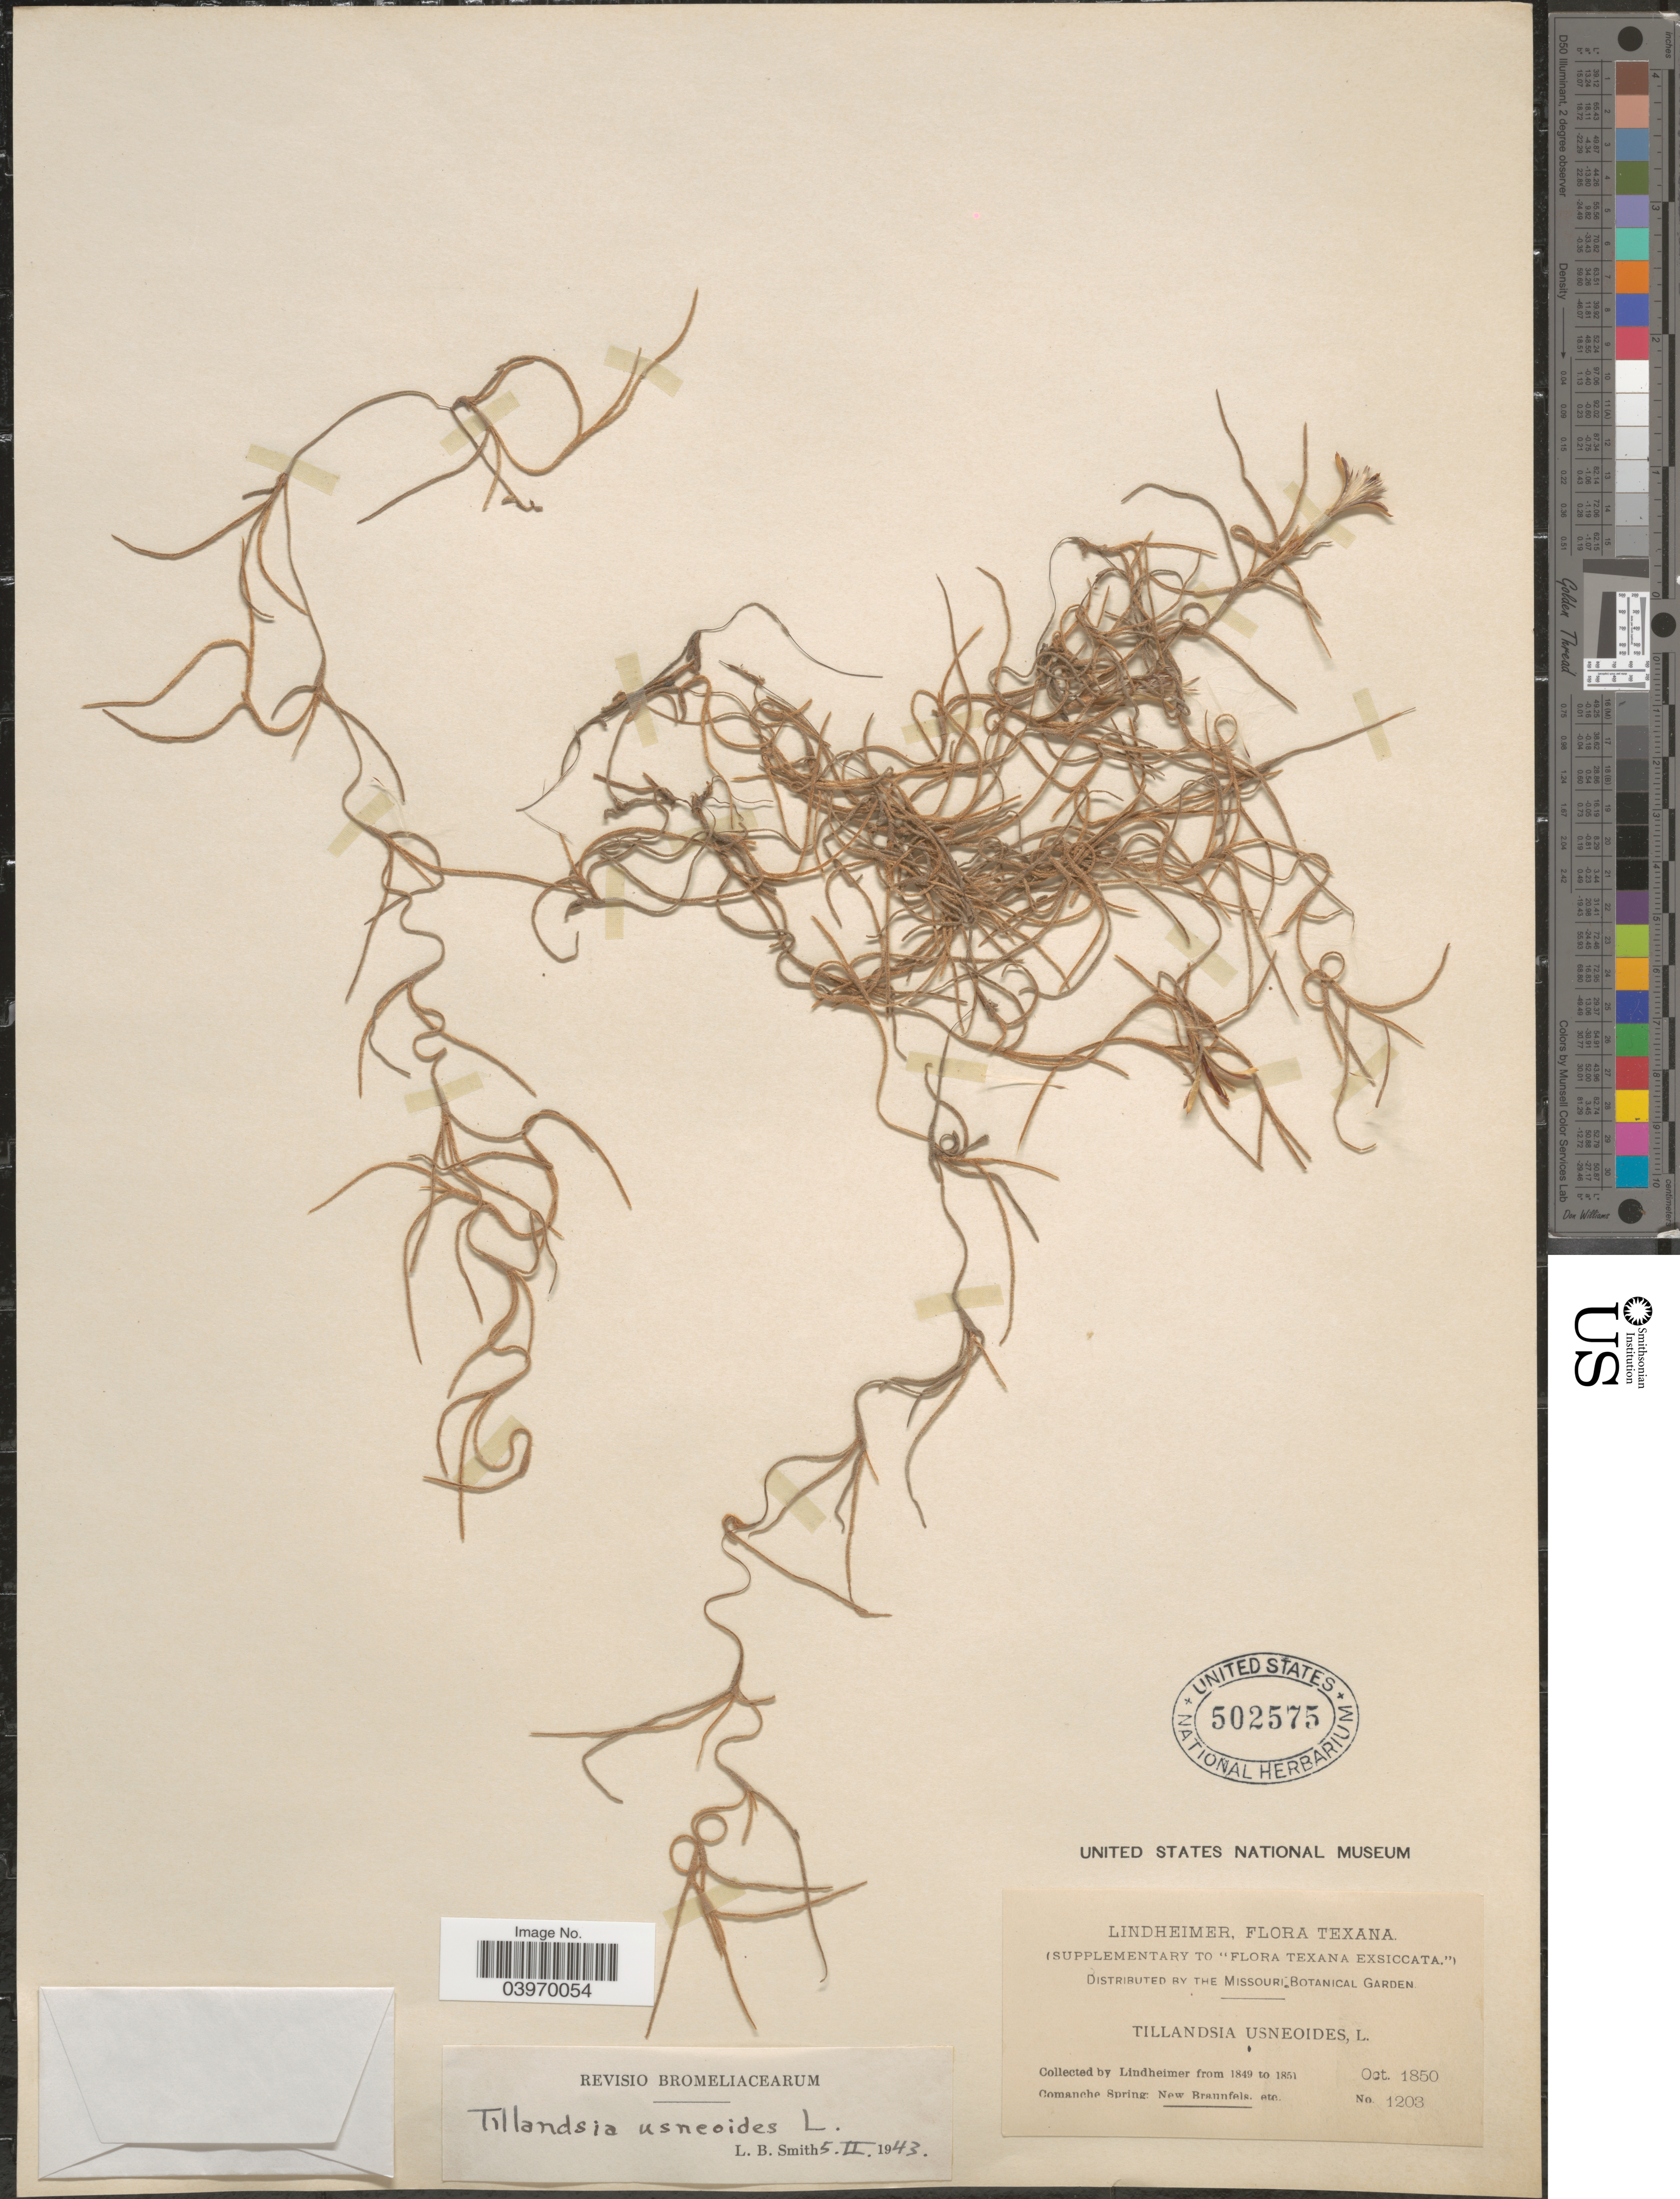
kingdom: Plantae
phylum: Tracheophyta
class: Liliopsida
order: Poales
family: Bromeliaceae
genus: Tillandsia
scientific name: Tillandsia usneoides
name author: (L.) L.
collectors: -. Lindheimer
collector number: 1203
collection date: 1850-10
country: United States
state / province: Texas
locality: Comanche Spring: New Braunfels, etc.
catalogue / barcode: US 502575